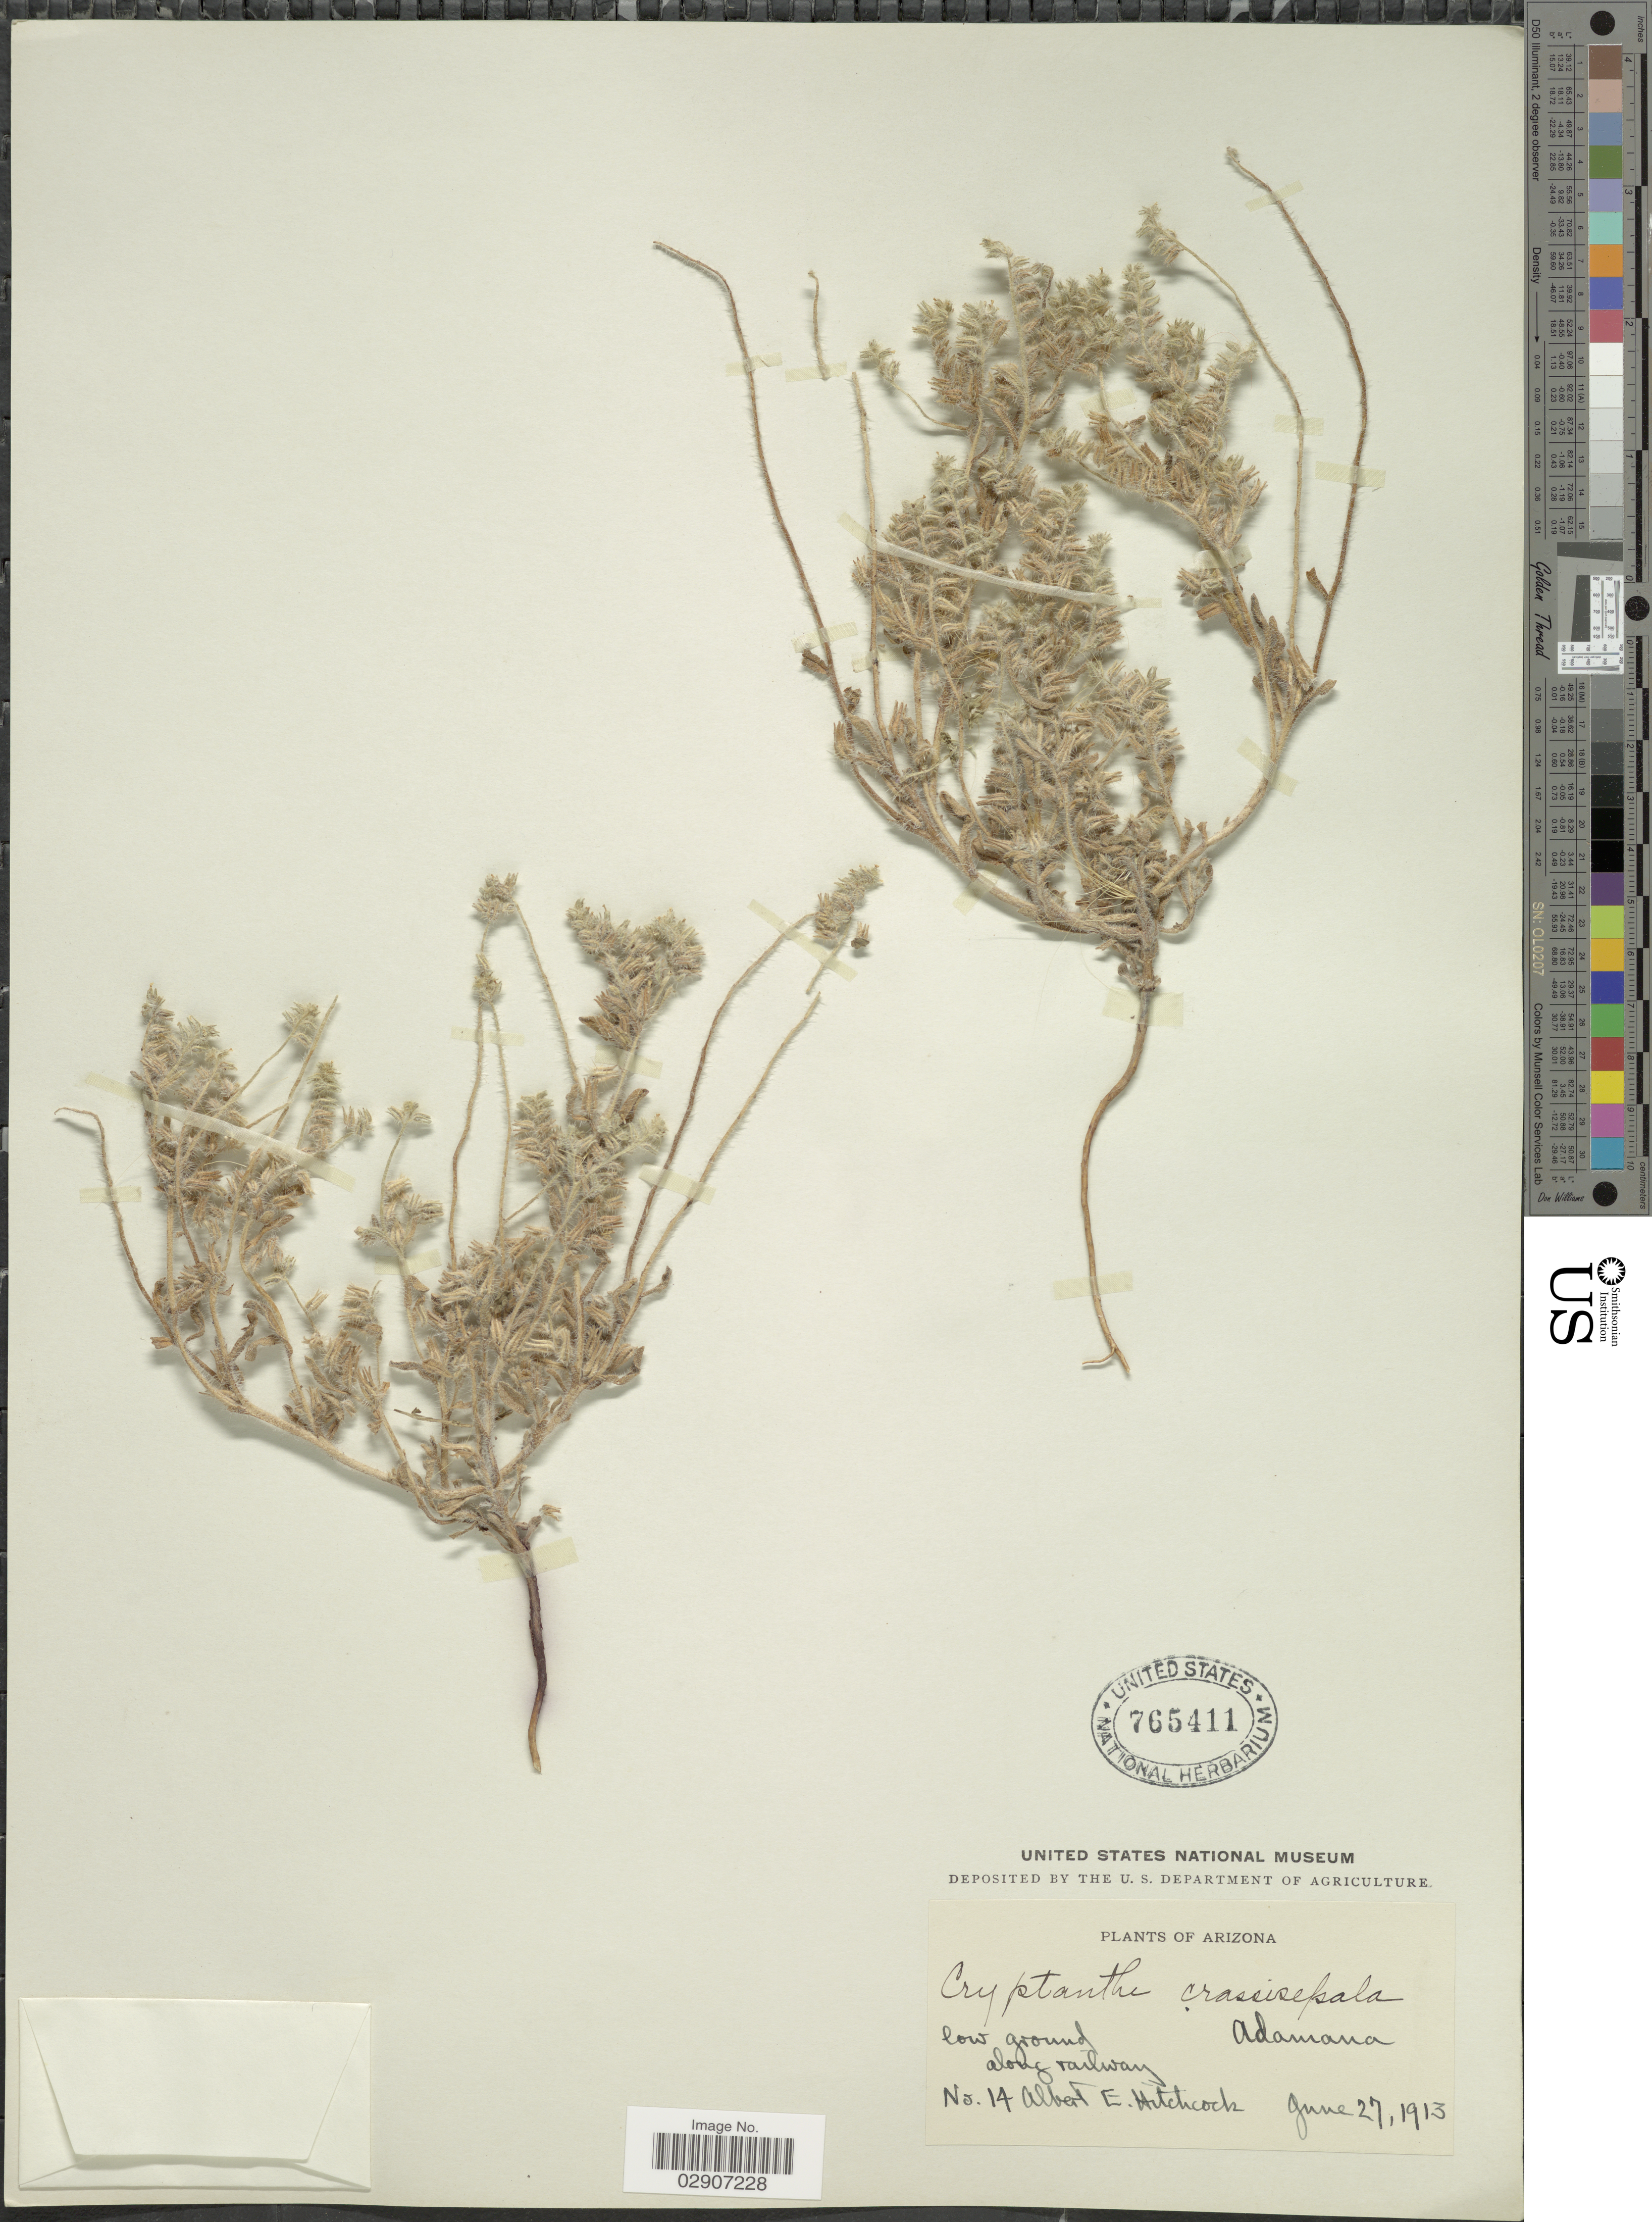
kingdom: Plantae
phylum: Tracheophyta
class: Magnoliopsida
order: Boraginales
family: Boraginaceae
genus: Cryptantha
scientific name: Cryptantha crassisepala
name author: (Torr. & A. Gray) Greene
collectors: A. Hitchcock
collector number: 14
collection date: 1913-06-27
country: United States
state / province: Arizona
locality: Adamana.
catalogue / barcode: US 765411